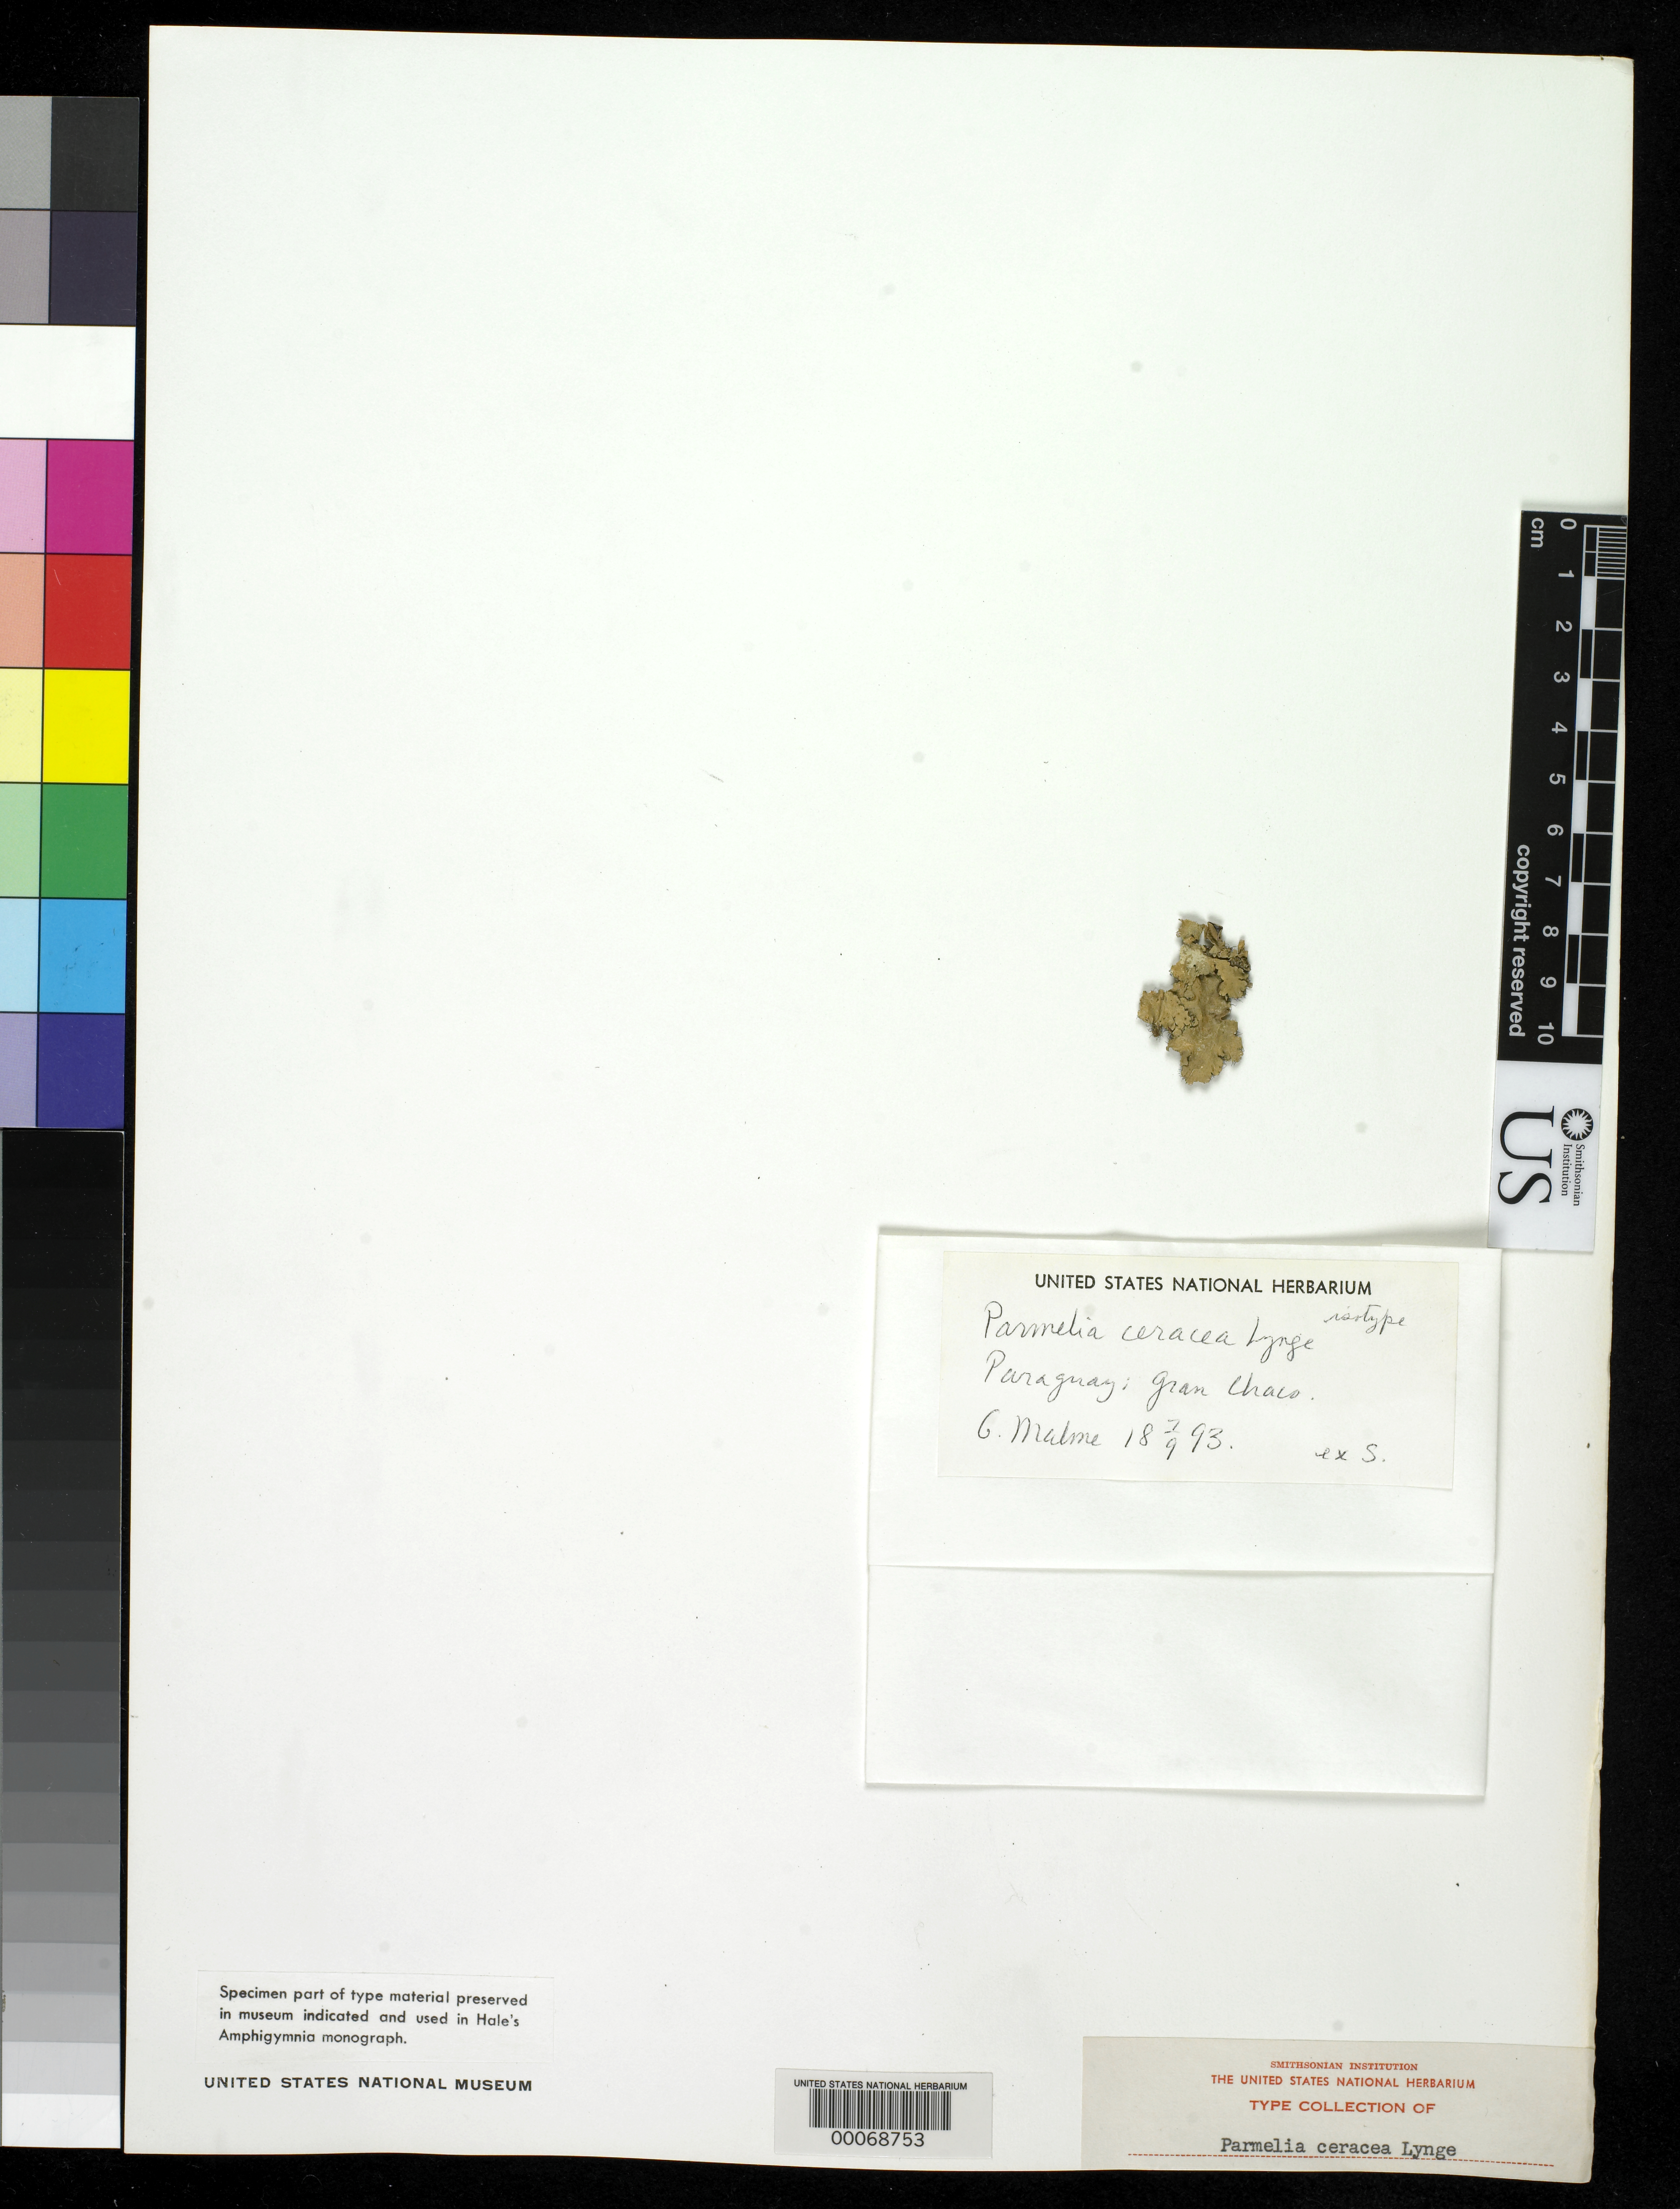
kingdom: Fungi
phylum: Ascomycota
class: Lecanoromycetes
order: Lecanorales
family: Parmeliaceae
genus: Parmelia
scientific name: Parmelia ceracea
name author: Lynge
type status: Isotype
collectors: G. O. A. Malme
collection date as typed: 07 Sep 1893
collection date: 1893-09-07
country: Paraguay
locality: Pilcomayo, Gran Chaco.